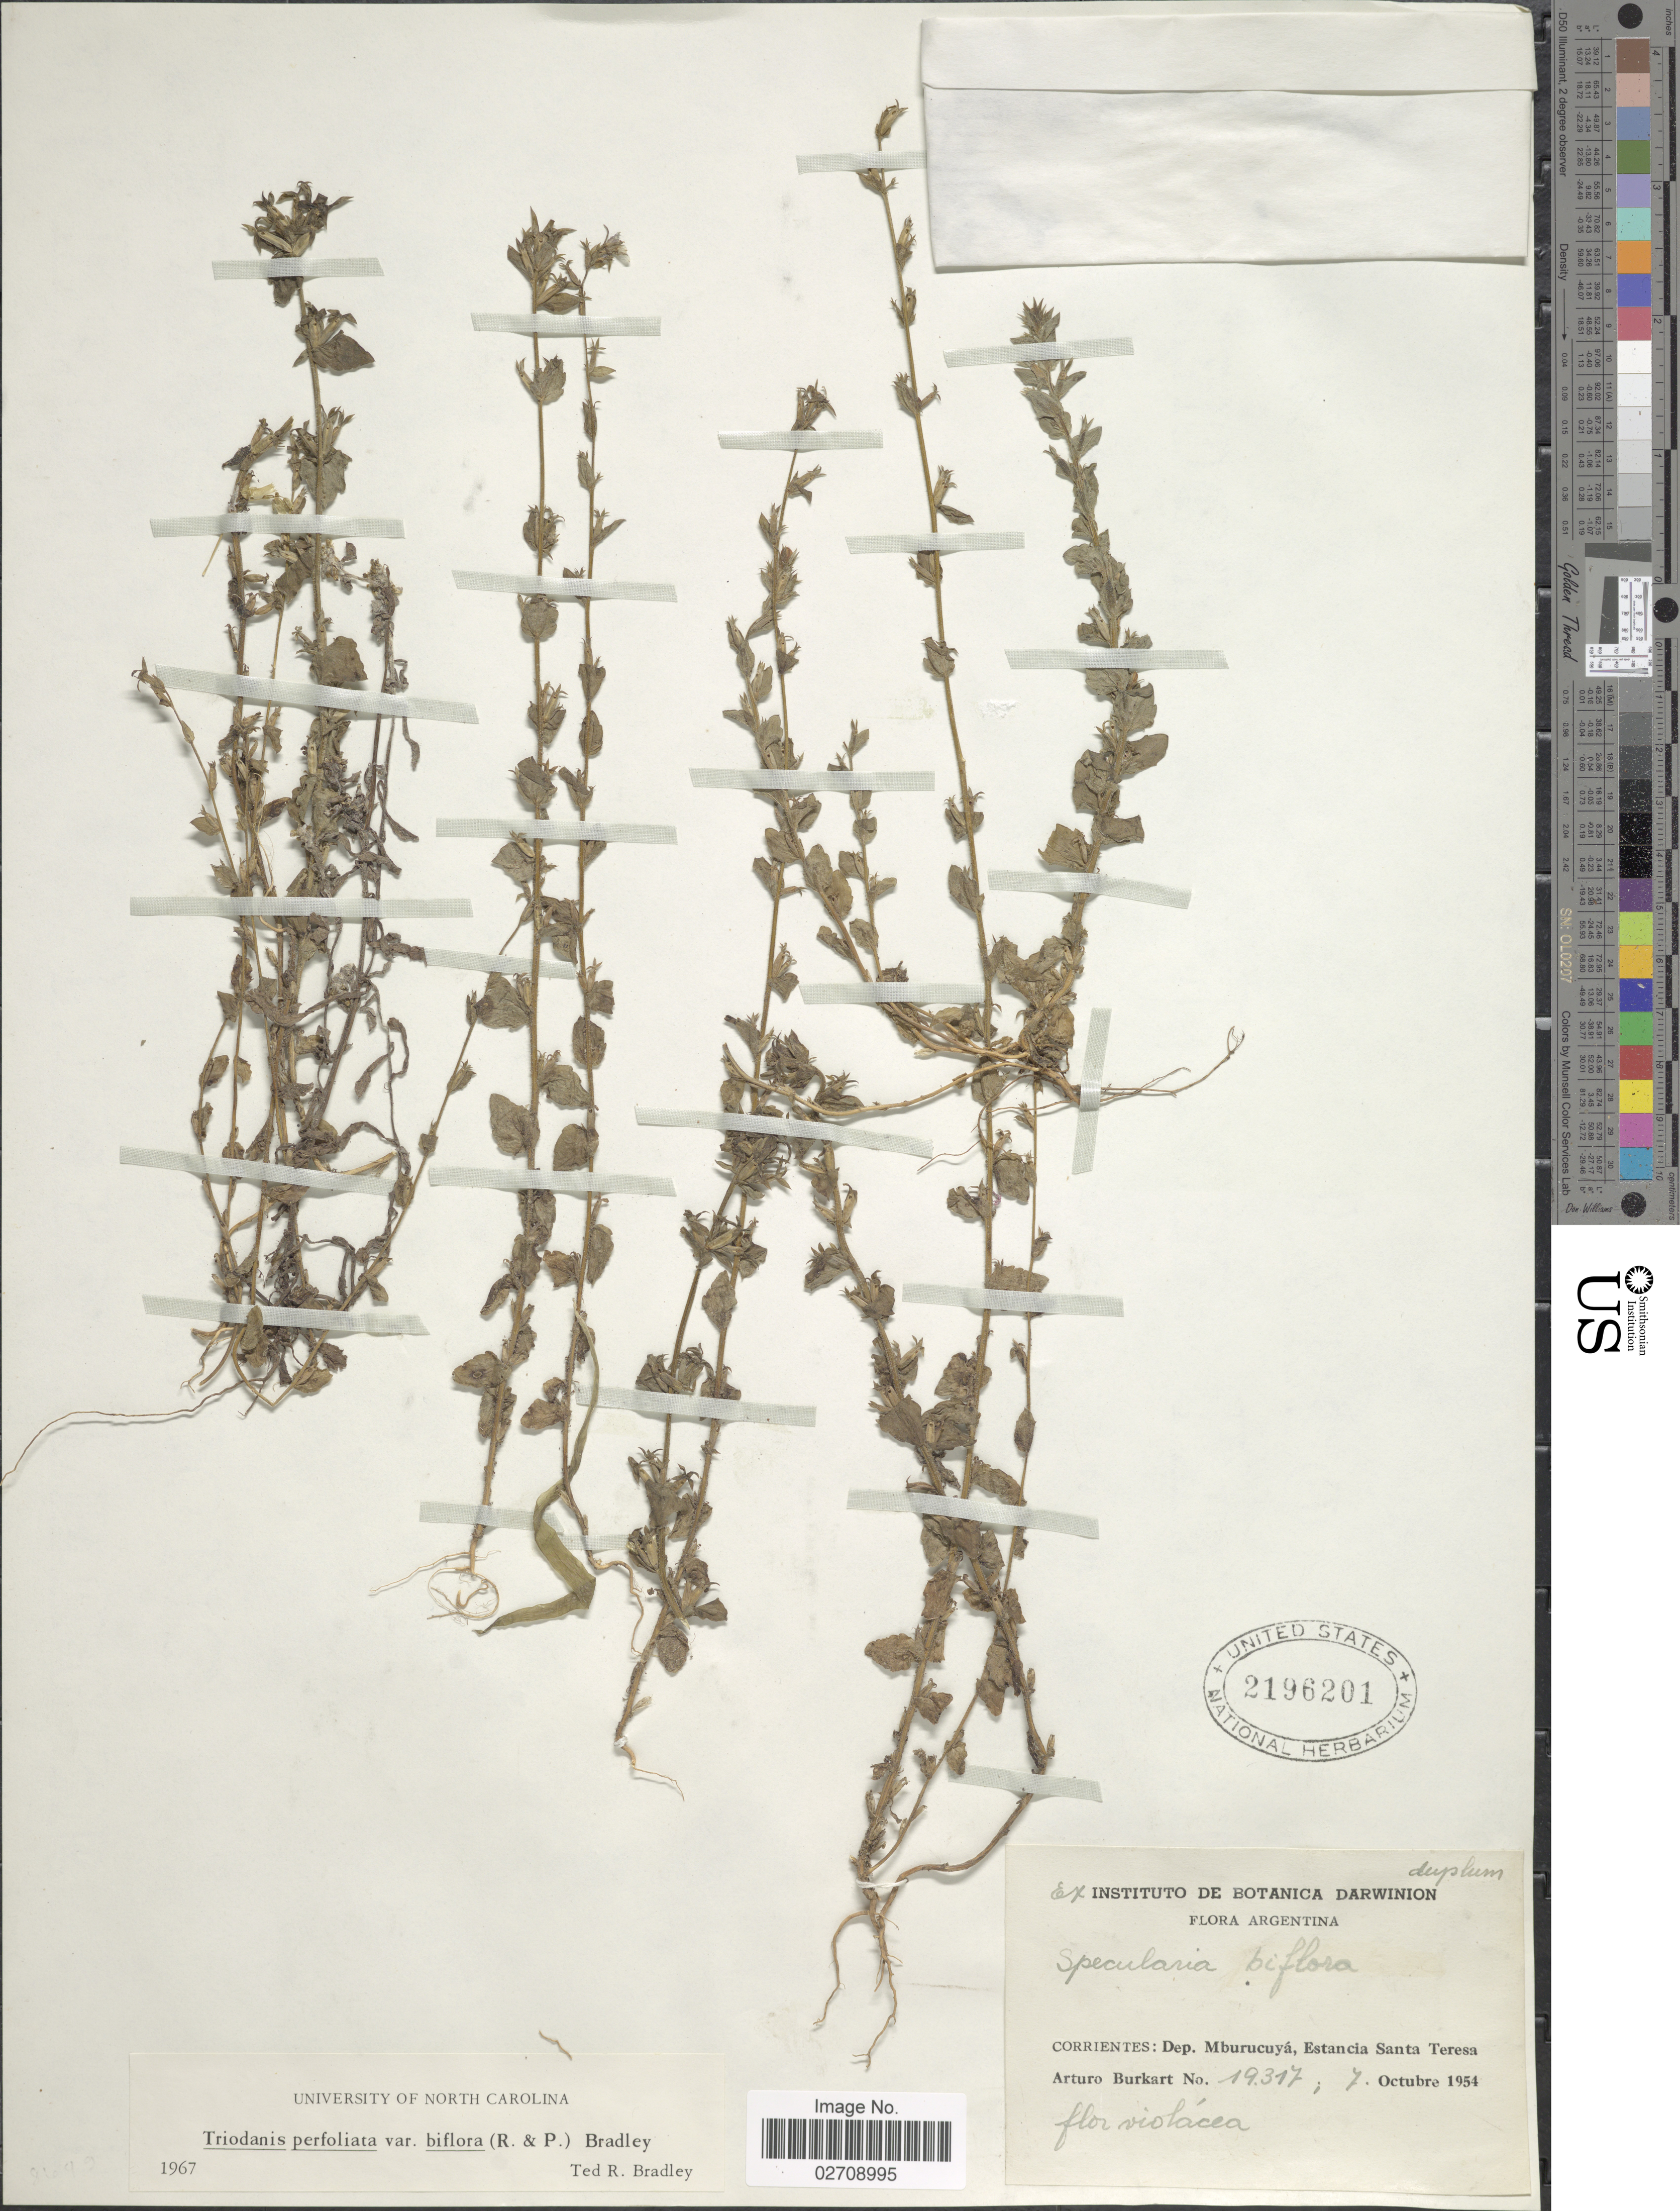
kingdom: Plantae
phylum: Tracheophyta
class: Magnoliopsida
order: Asterales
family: Campanulaceae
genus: Triodanis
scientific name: Triodanis perfoliata var. biflora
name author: (Ruiz & Pav.) Bradley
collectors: A. E. Burkart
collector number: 19317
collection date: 1954-10-07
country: Argentina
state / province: Corrientes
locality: Dep. Mburucuya, Estancia Santa Teresa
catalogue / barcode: US 2196201